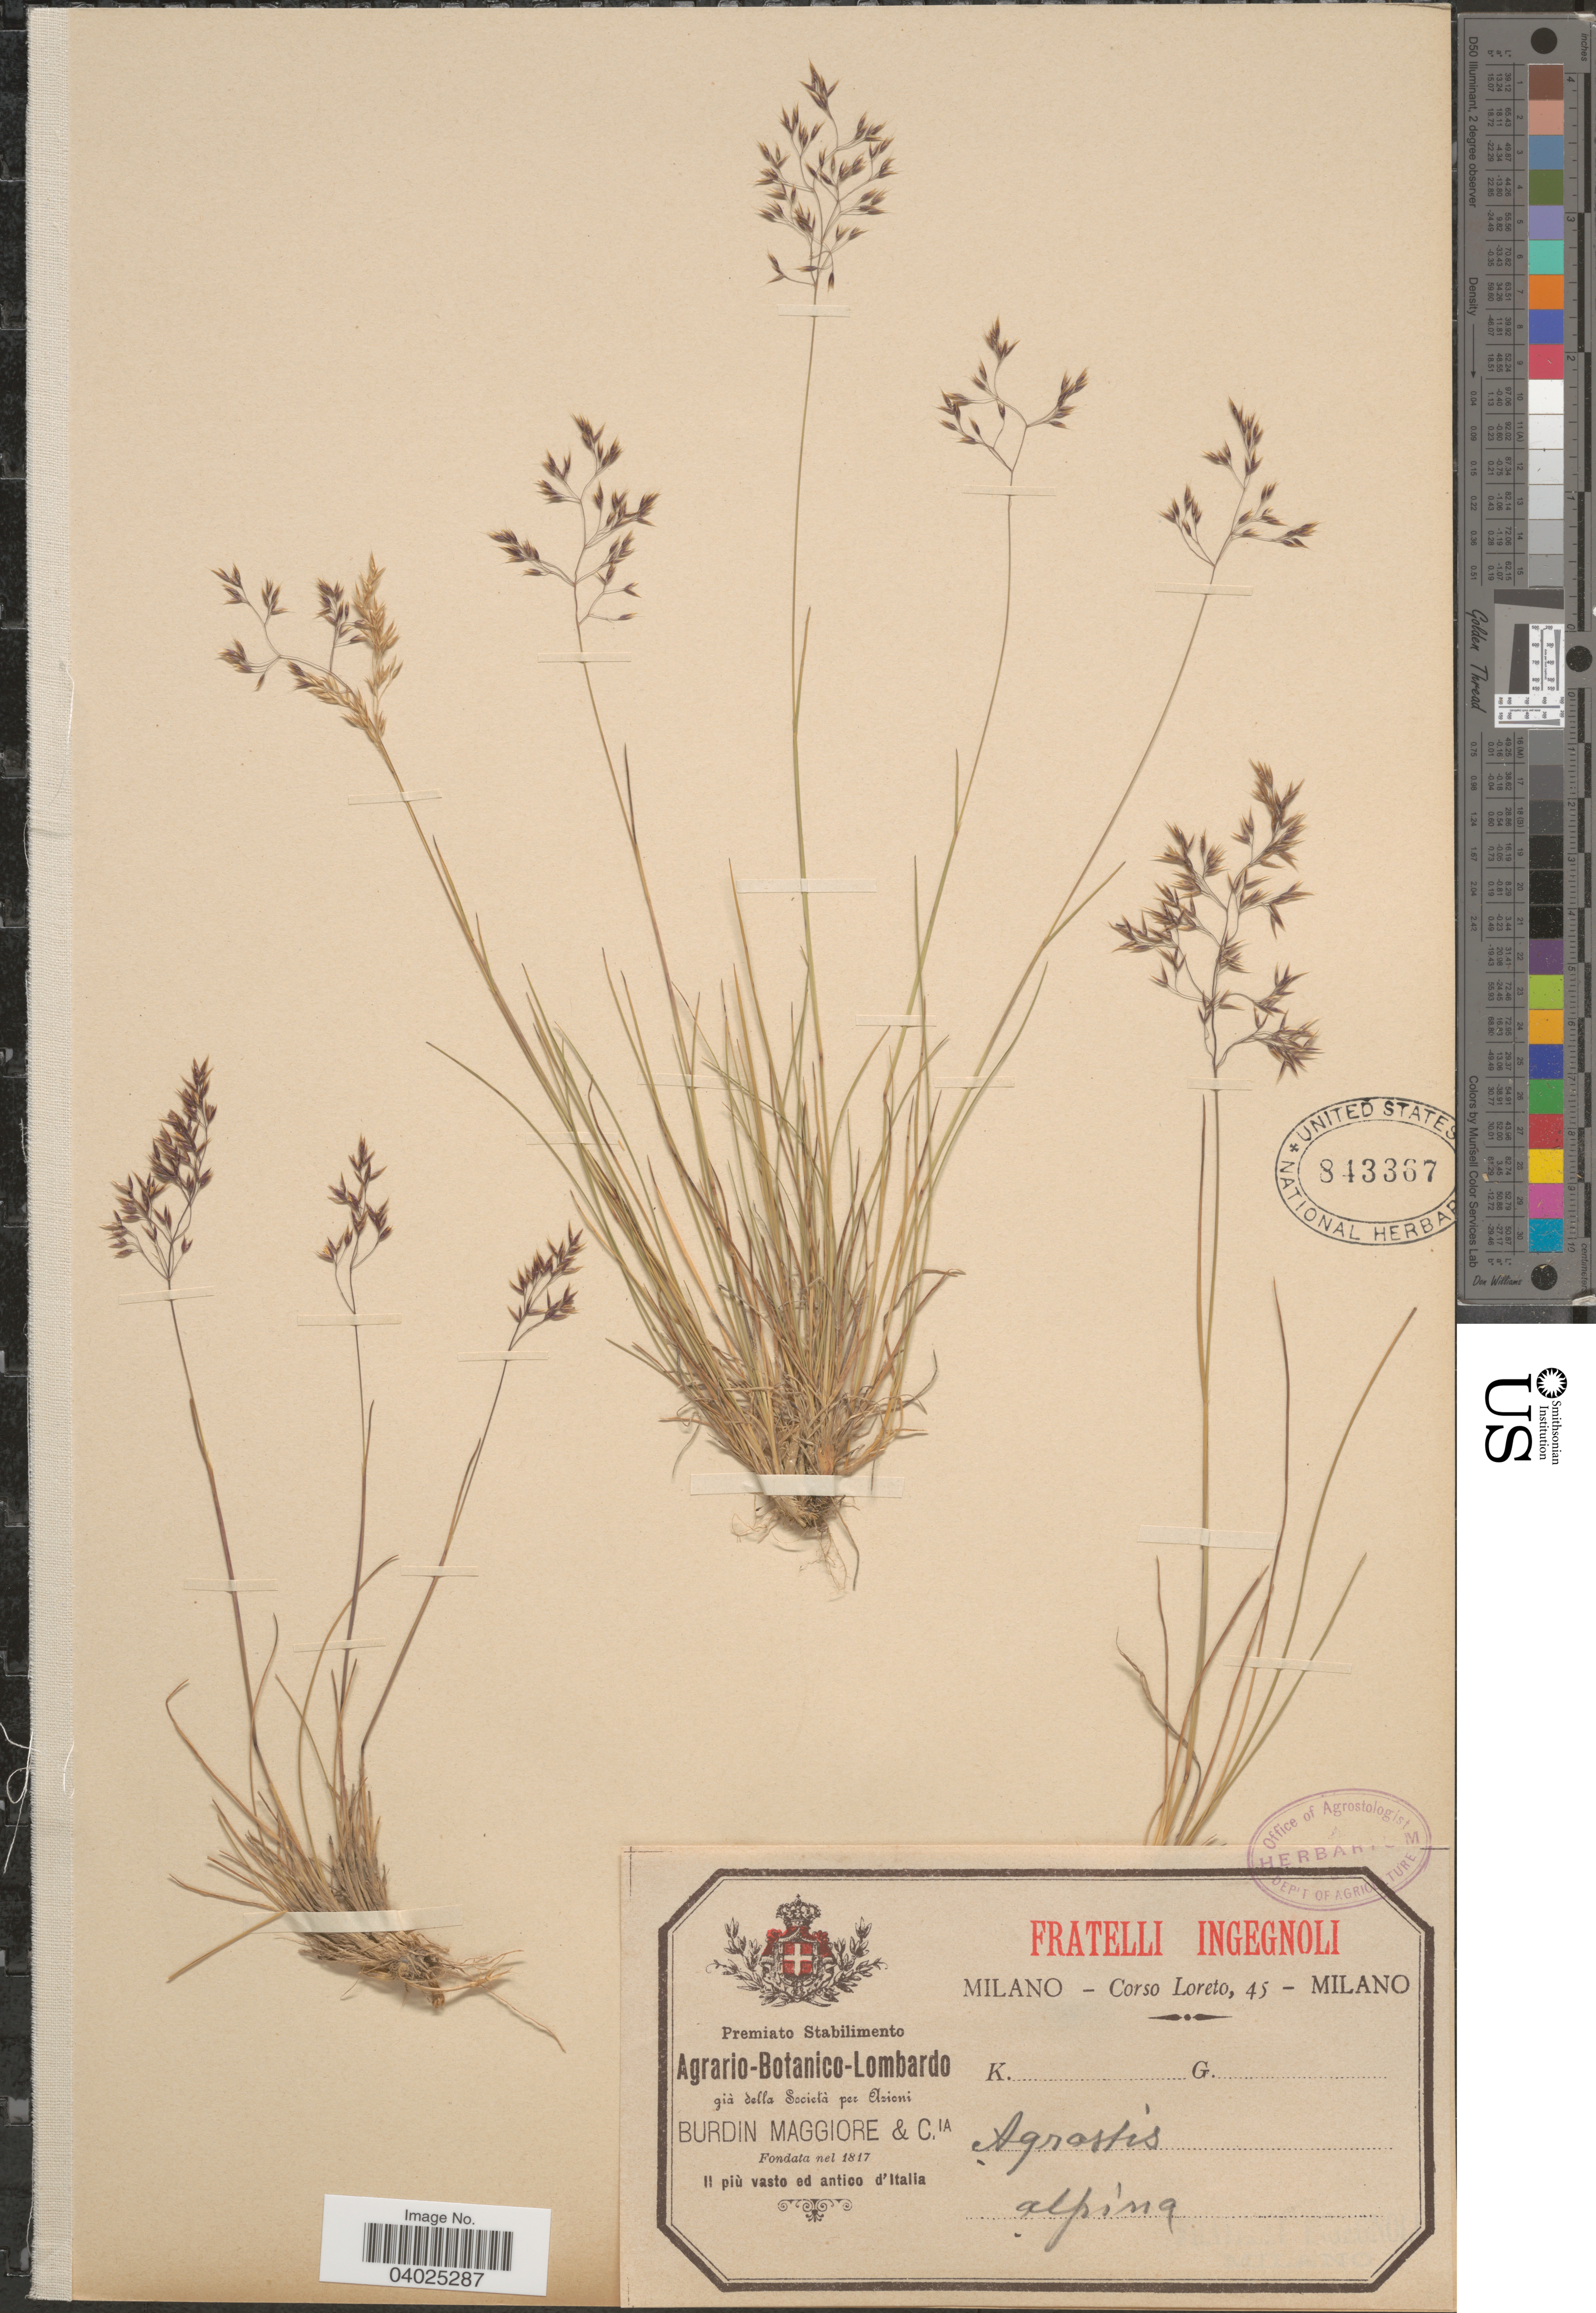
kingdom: Plantae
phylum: Tracheophyta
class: Liliopsida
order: Poales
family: Poaceae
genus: Alpagrostis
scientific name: Alpagrostis alpina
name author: (Scop.) P.M. Peterson et al.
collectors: Fratelli Ingegnoli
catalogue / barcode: US 843367